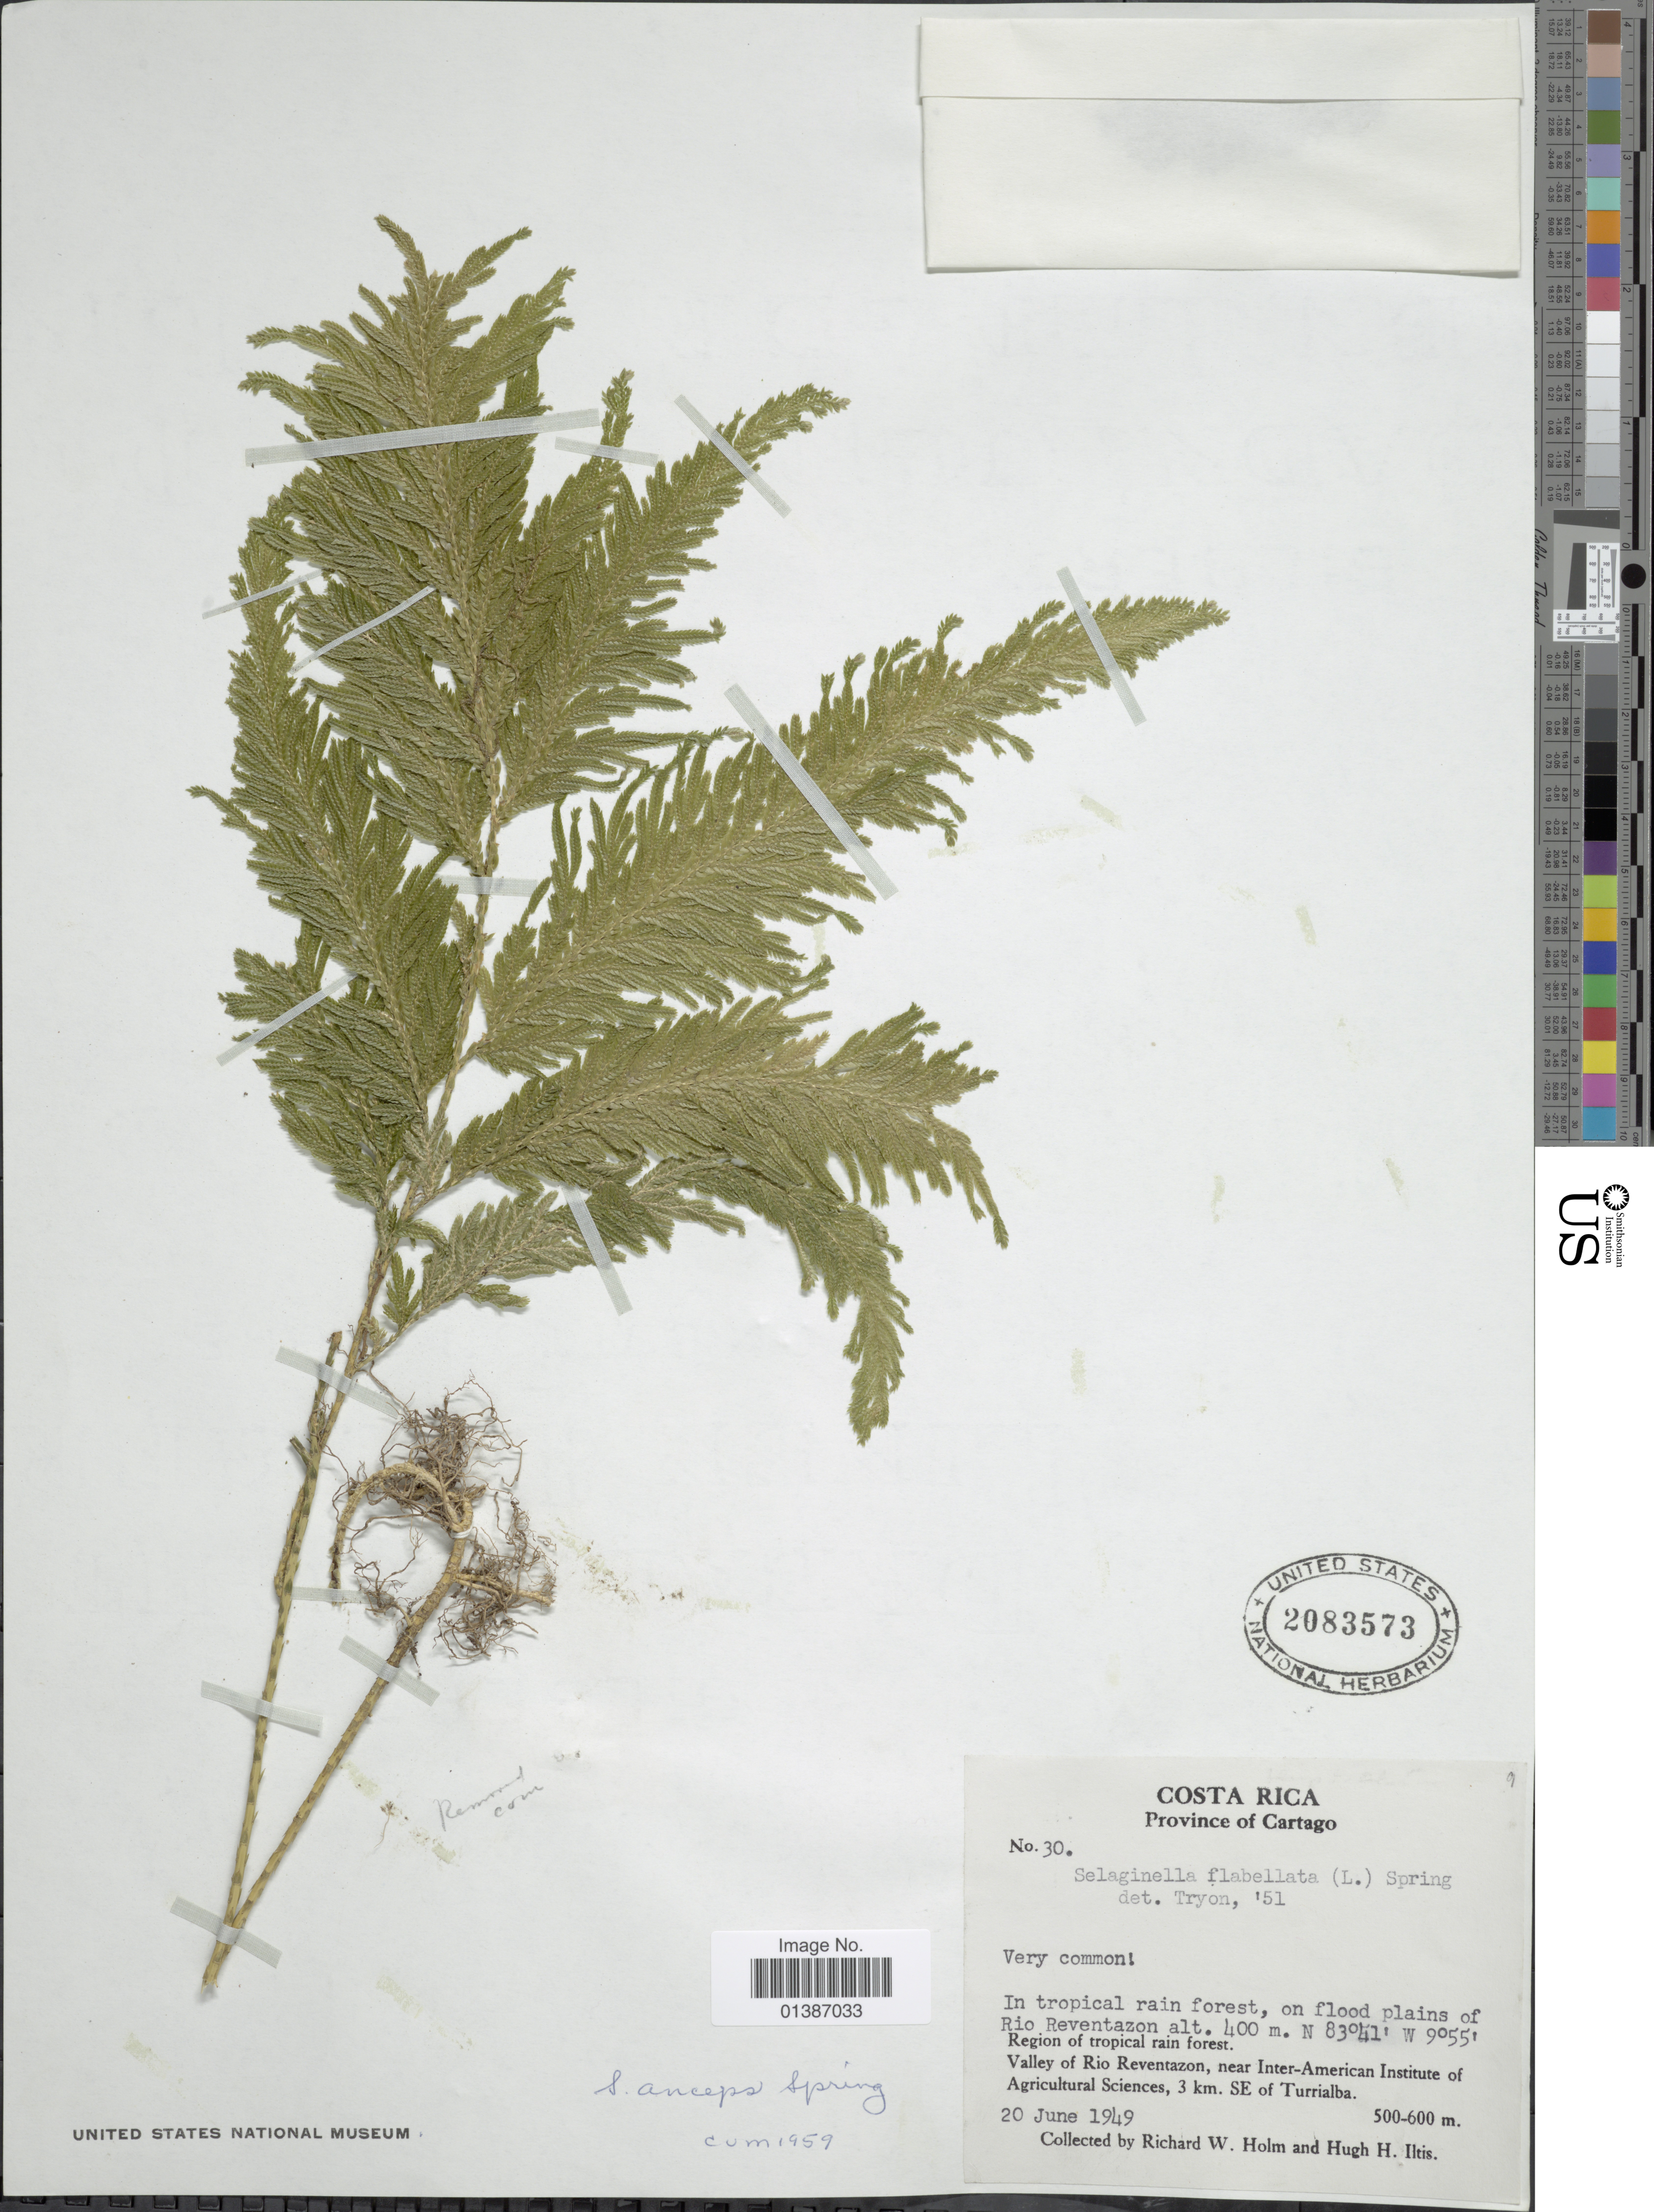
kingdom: Plantae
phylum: Tracheophyta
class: Lycopodiopsida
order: Selaginellales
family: Selaginellaceae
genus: Selaginella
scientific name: Selaginella anceps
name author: (C. Presl)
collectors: R. W. Holm & H. H. Iltis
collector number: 30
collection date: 1949-06-20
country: Costa Rica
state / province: Cartago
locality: In tropical rain forest, on flood plains of Rio Reventazon. Region of tropical rain forest. Valley of Rio Reventazon, near Inter-American Institute of Agricultural Sciences, 3 km. SE of Turrialba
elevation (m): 500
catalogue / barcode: US 2083573